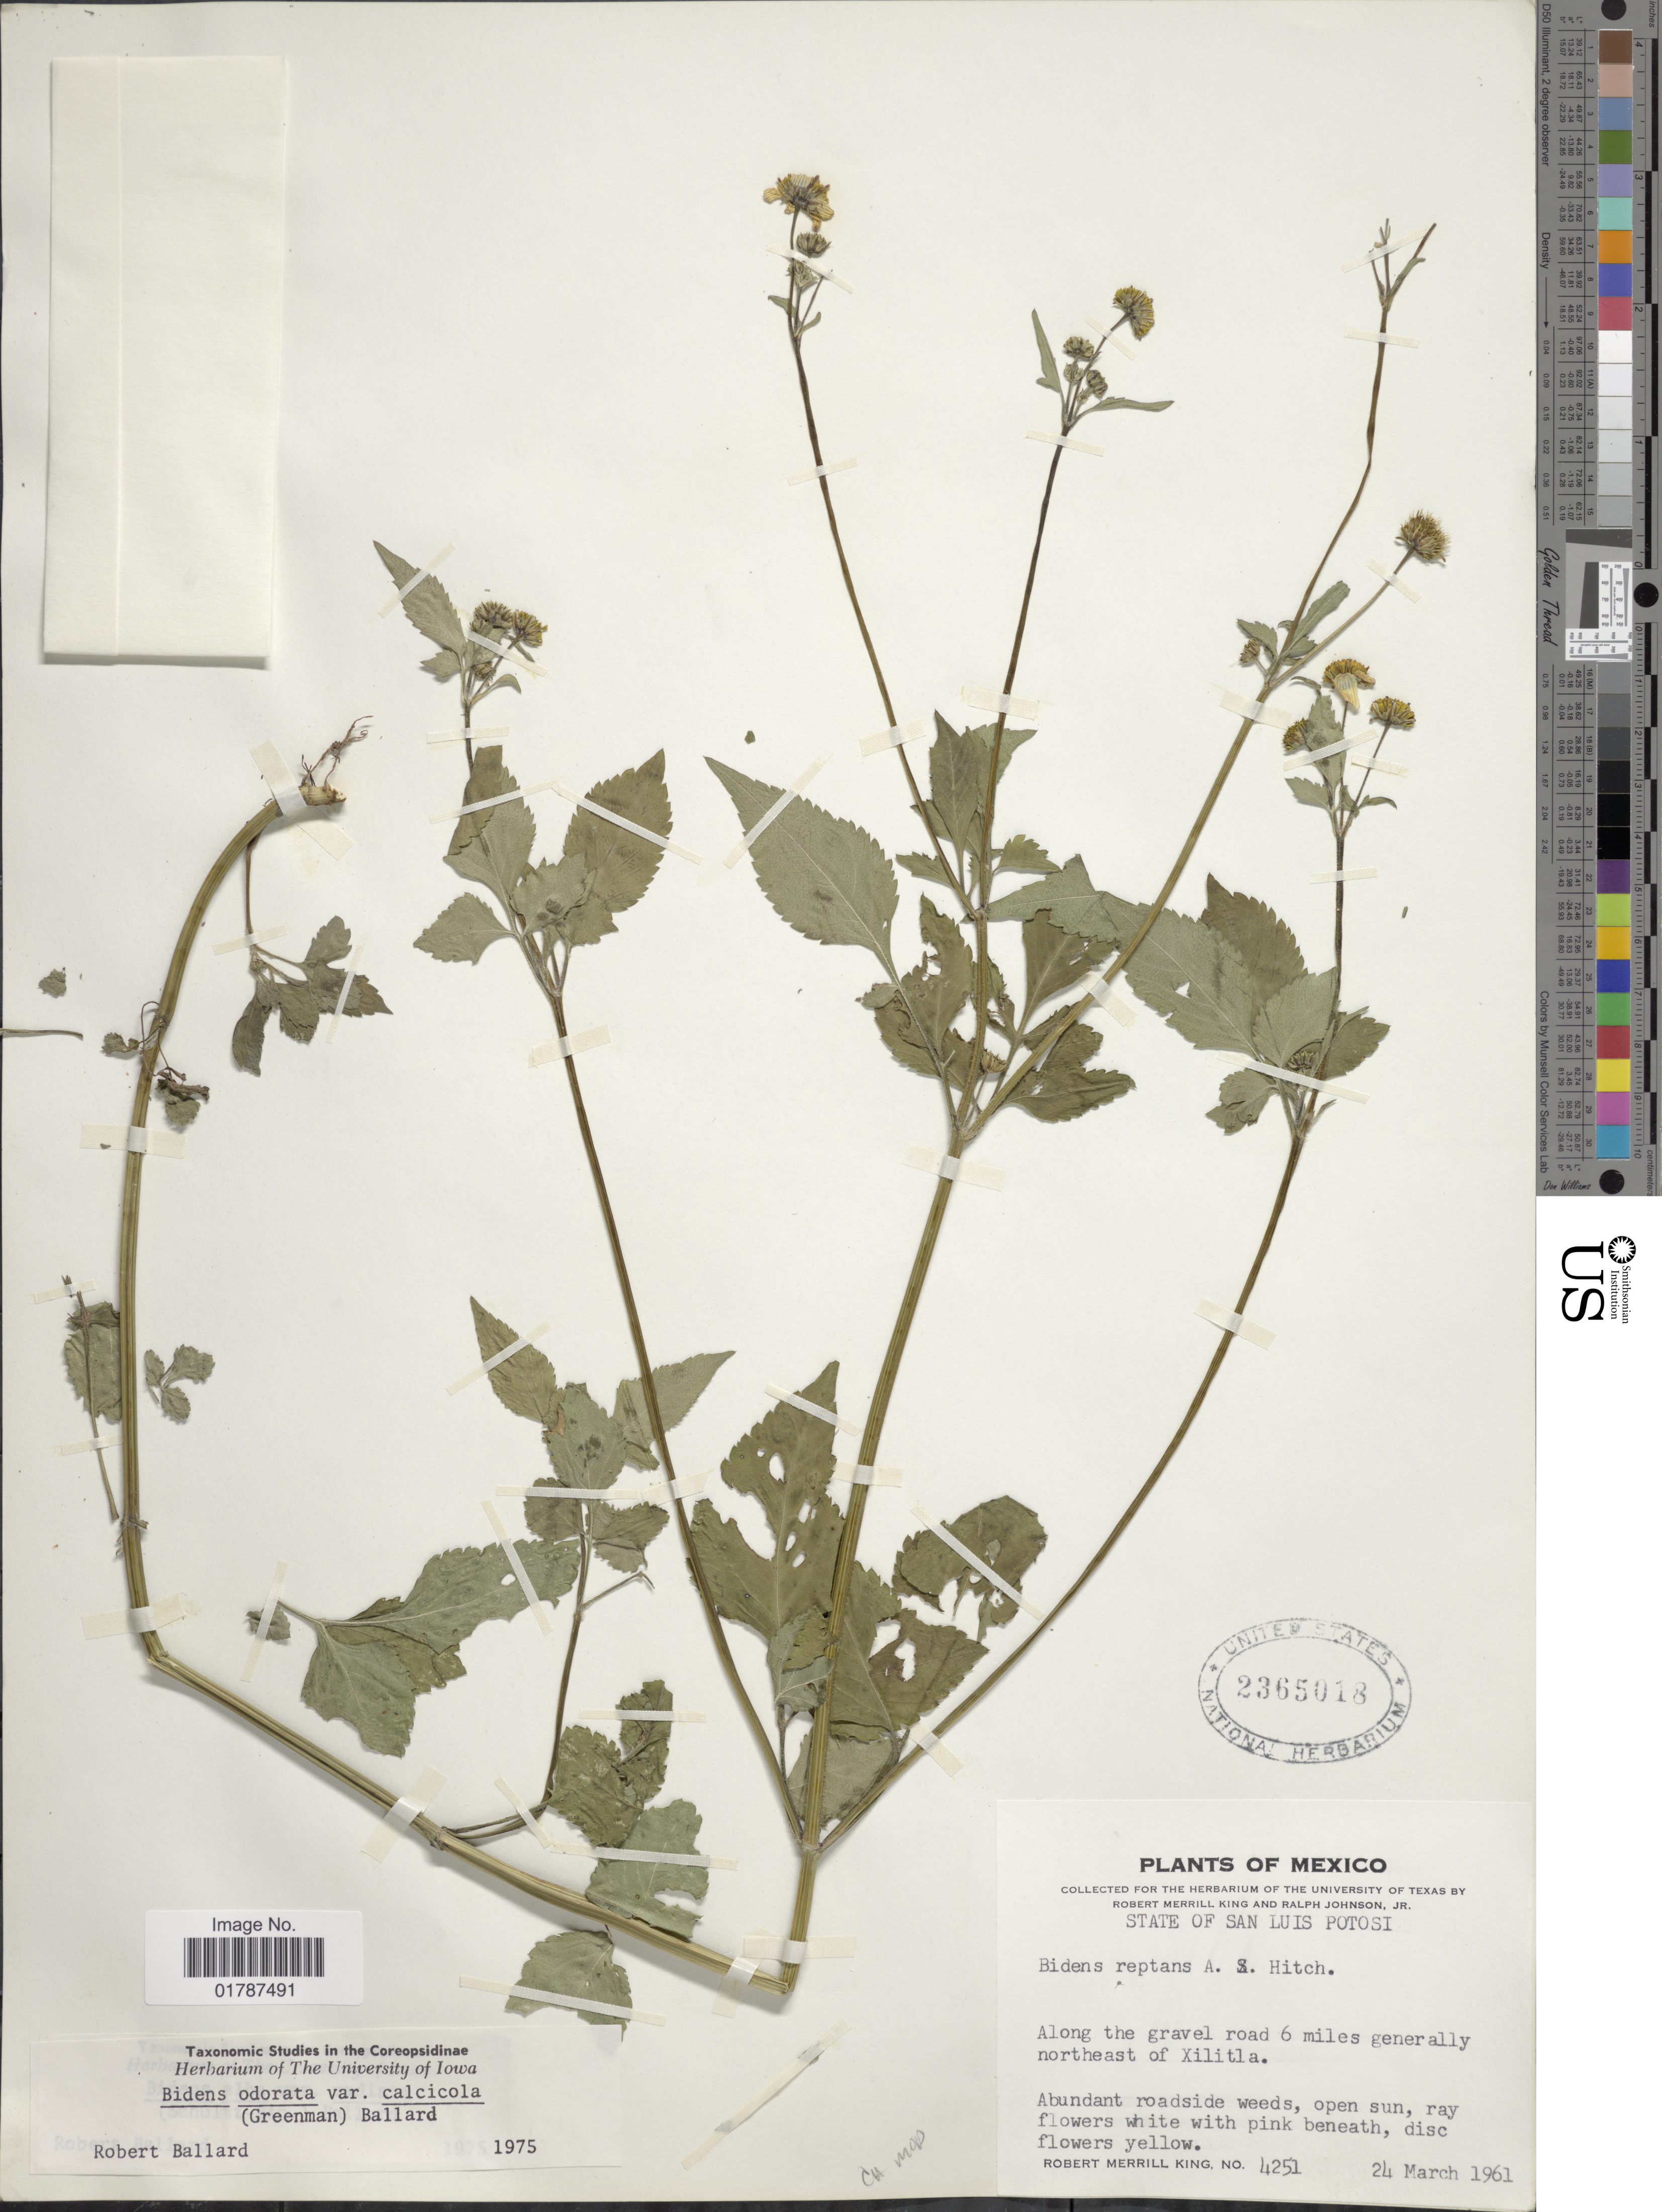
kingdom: Plantae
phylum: Tracheophyta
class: Magnoliopsida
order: Asterales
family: Asteraceae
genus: Bidens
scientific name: Bidens odorata var. calcicola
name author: (Greenm.) Ballard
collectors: R. M. King & R. Johnson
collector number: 4251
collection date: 1961-03-24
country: Mexico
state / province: San Luis Potosí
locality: State of San Luis Potosi, Along the gravel road 6 miles generally northeast of Xilitla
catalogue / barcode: US 2365018